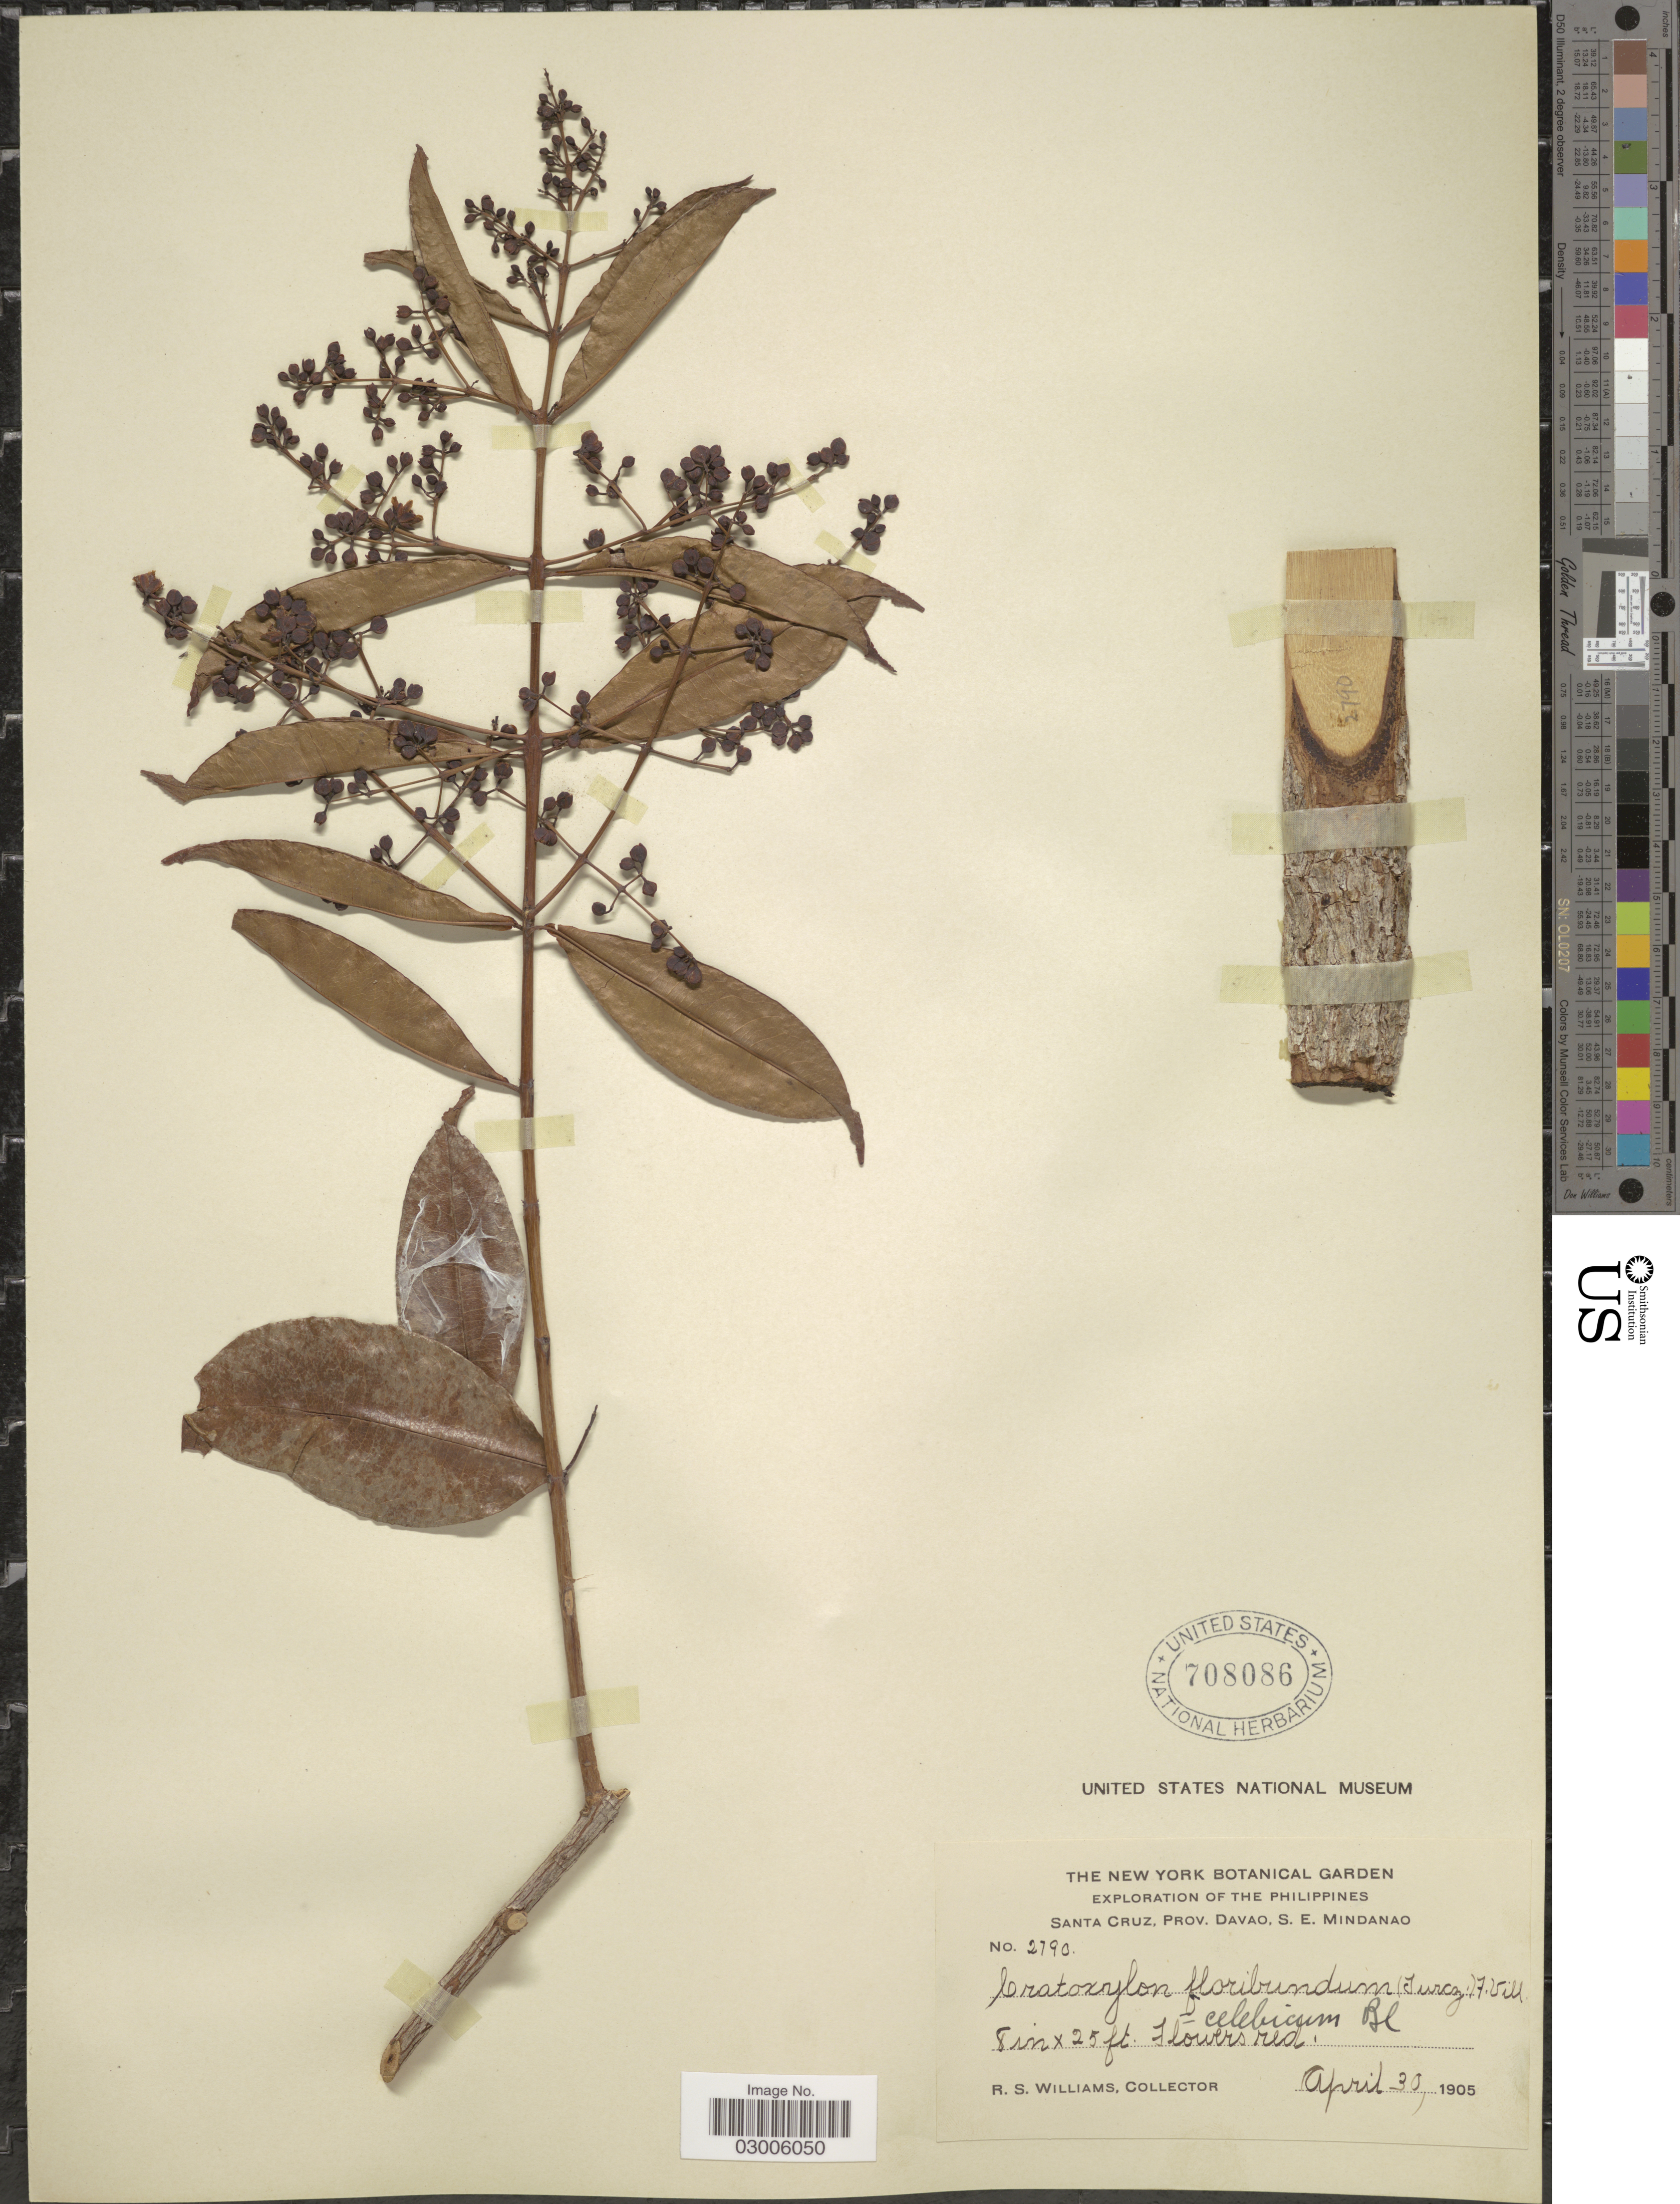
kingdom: Plantae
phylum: Tracheophyta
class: Magnoliopsida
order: Malpighiales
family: Hypericaceae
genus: Cratoxylum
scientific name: Cratoxylum celebicum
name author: Blume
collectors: R. S. Williams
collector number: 2790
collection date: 1905-04-30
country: Philippines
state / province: Davao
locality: Santa Cruz. S.E. Mindanao.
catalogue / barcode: US 708086